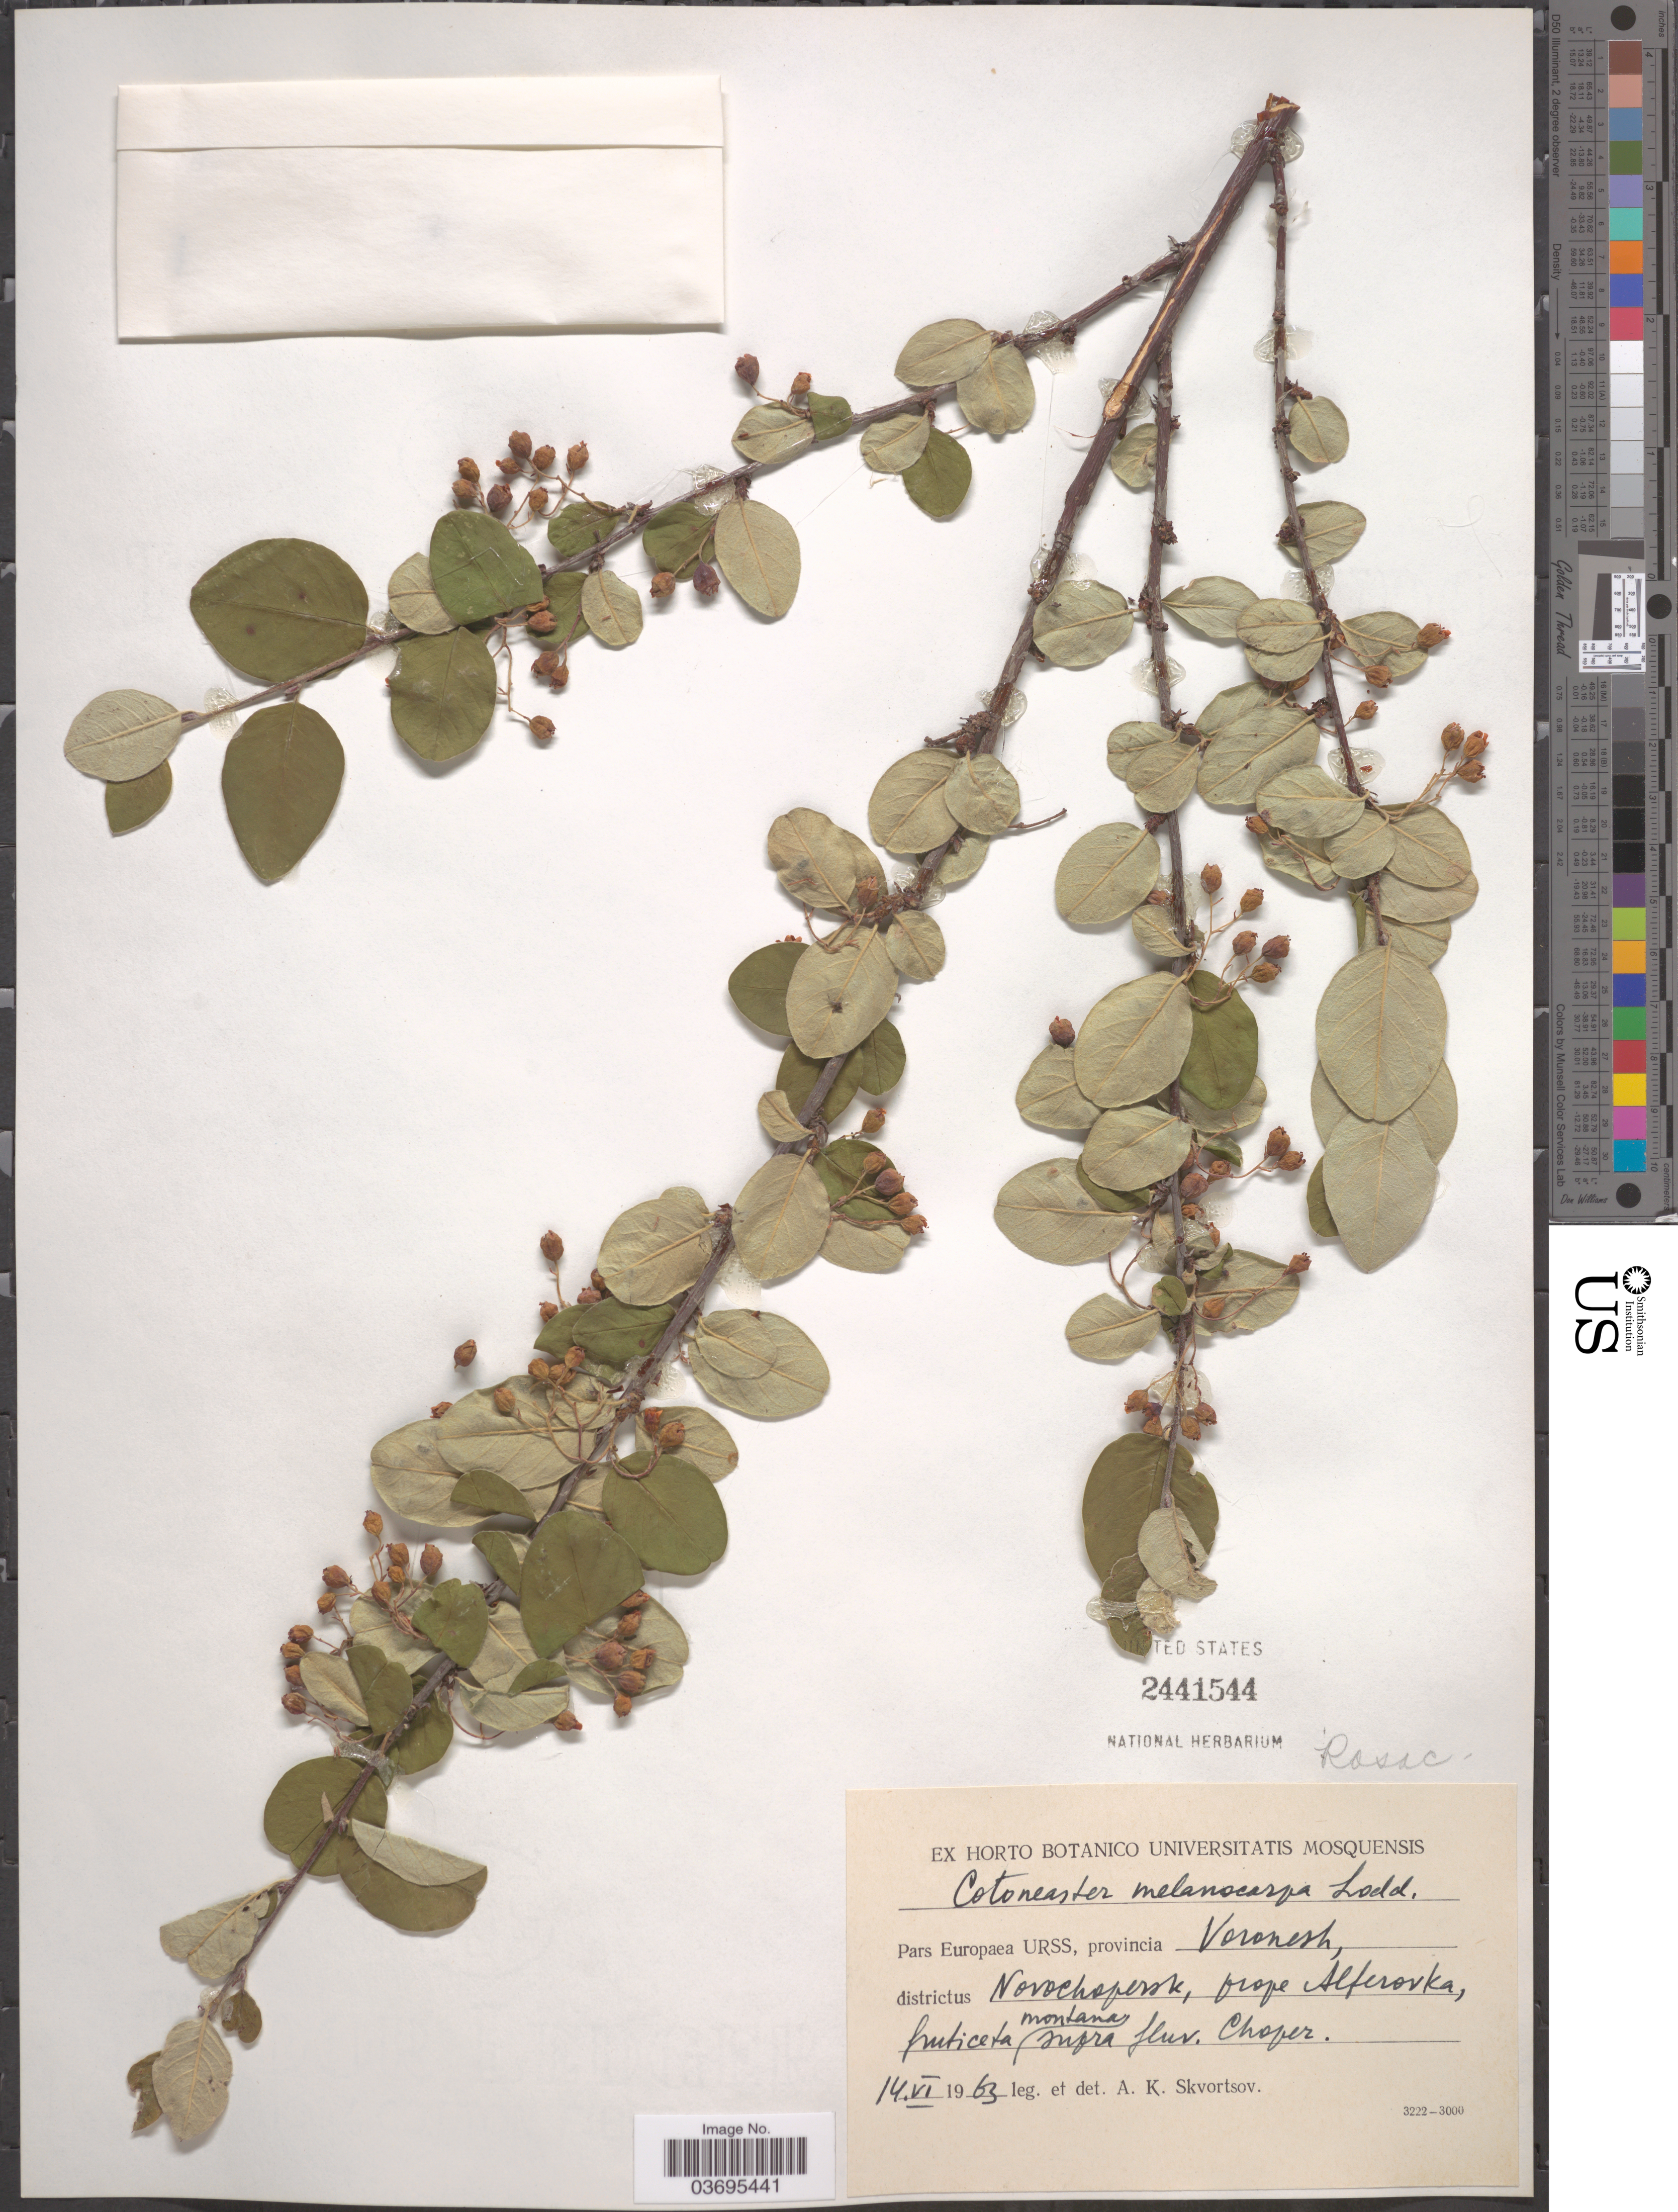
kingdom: Plantae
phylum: Tracheophyta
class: Magnoliopsida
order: Rosales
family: Rosaceae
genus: Cotoneaster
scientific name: Cotoneaster melanocarpus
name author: Conrad L. Loddiges, G. Loddiges & W. Loddiges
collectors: A. K. Skvortsov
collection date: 1963-06-14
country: Russian Federation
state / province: Voronezh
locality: Pars Europaea URSS, provincia Voronezh, districtus Novokhopyorsk, prope Alferovka, fruticeta montana supra fluv. Khoper.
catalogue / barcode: US 2441544